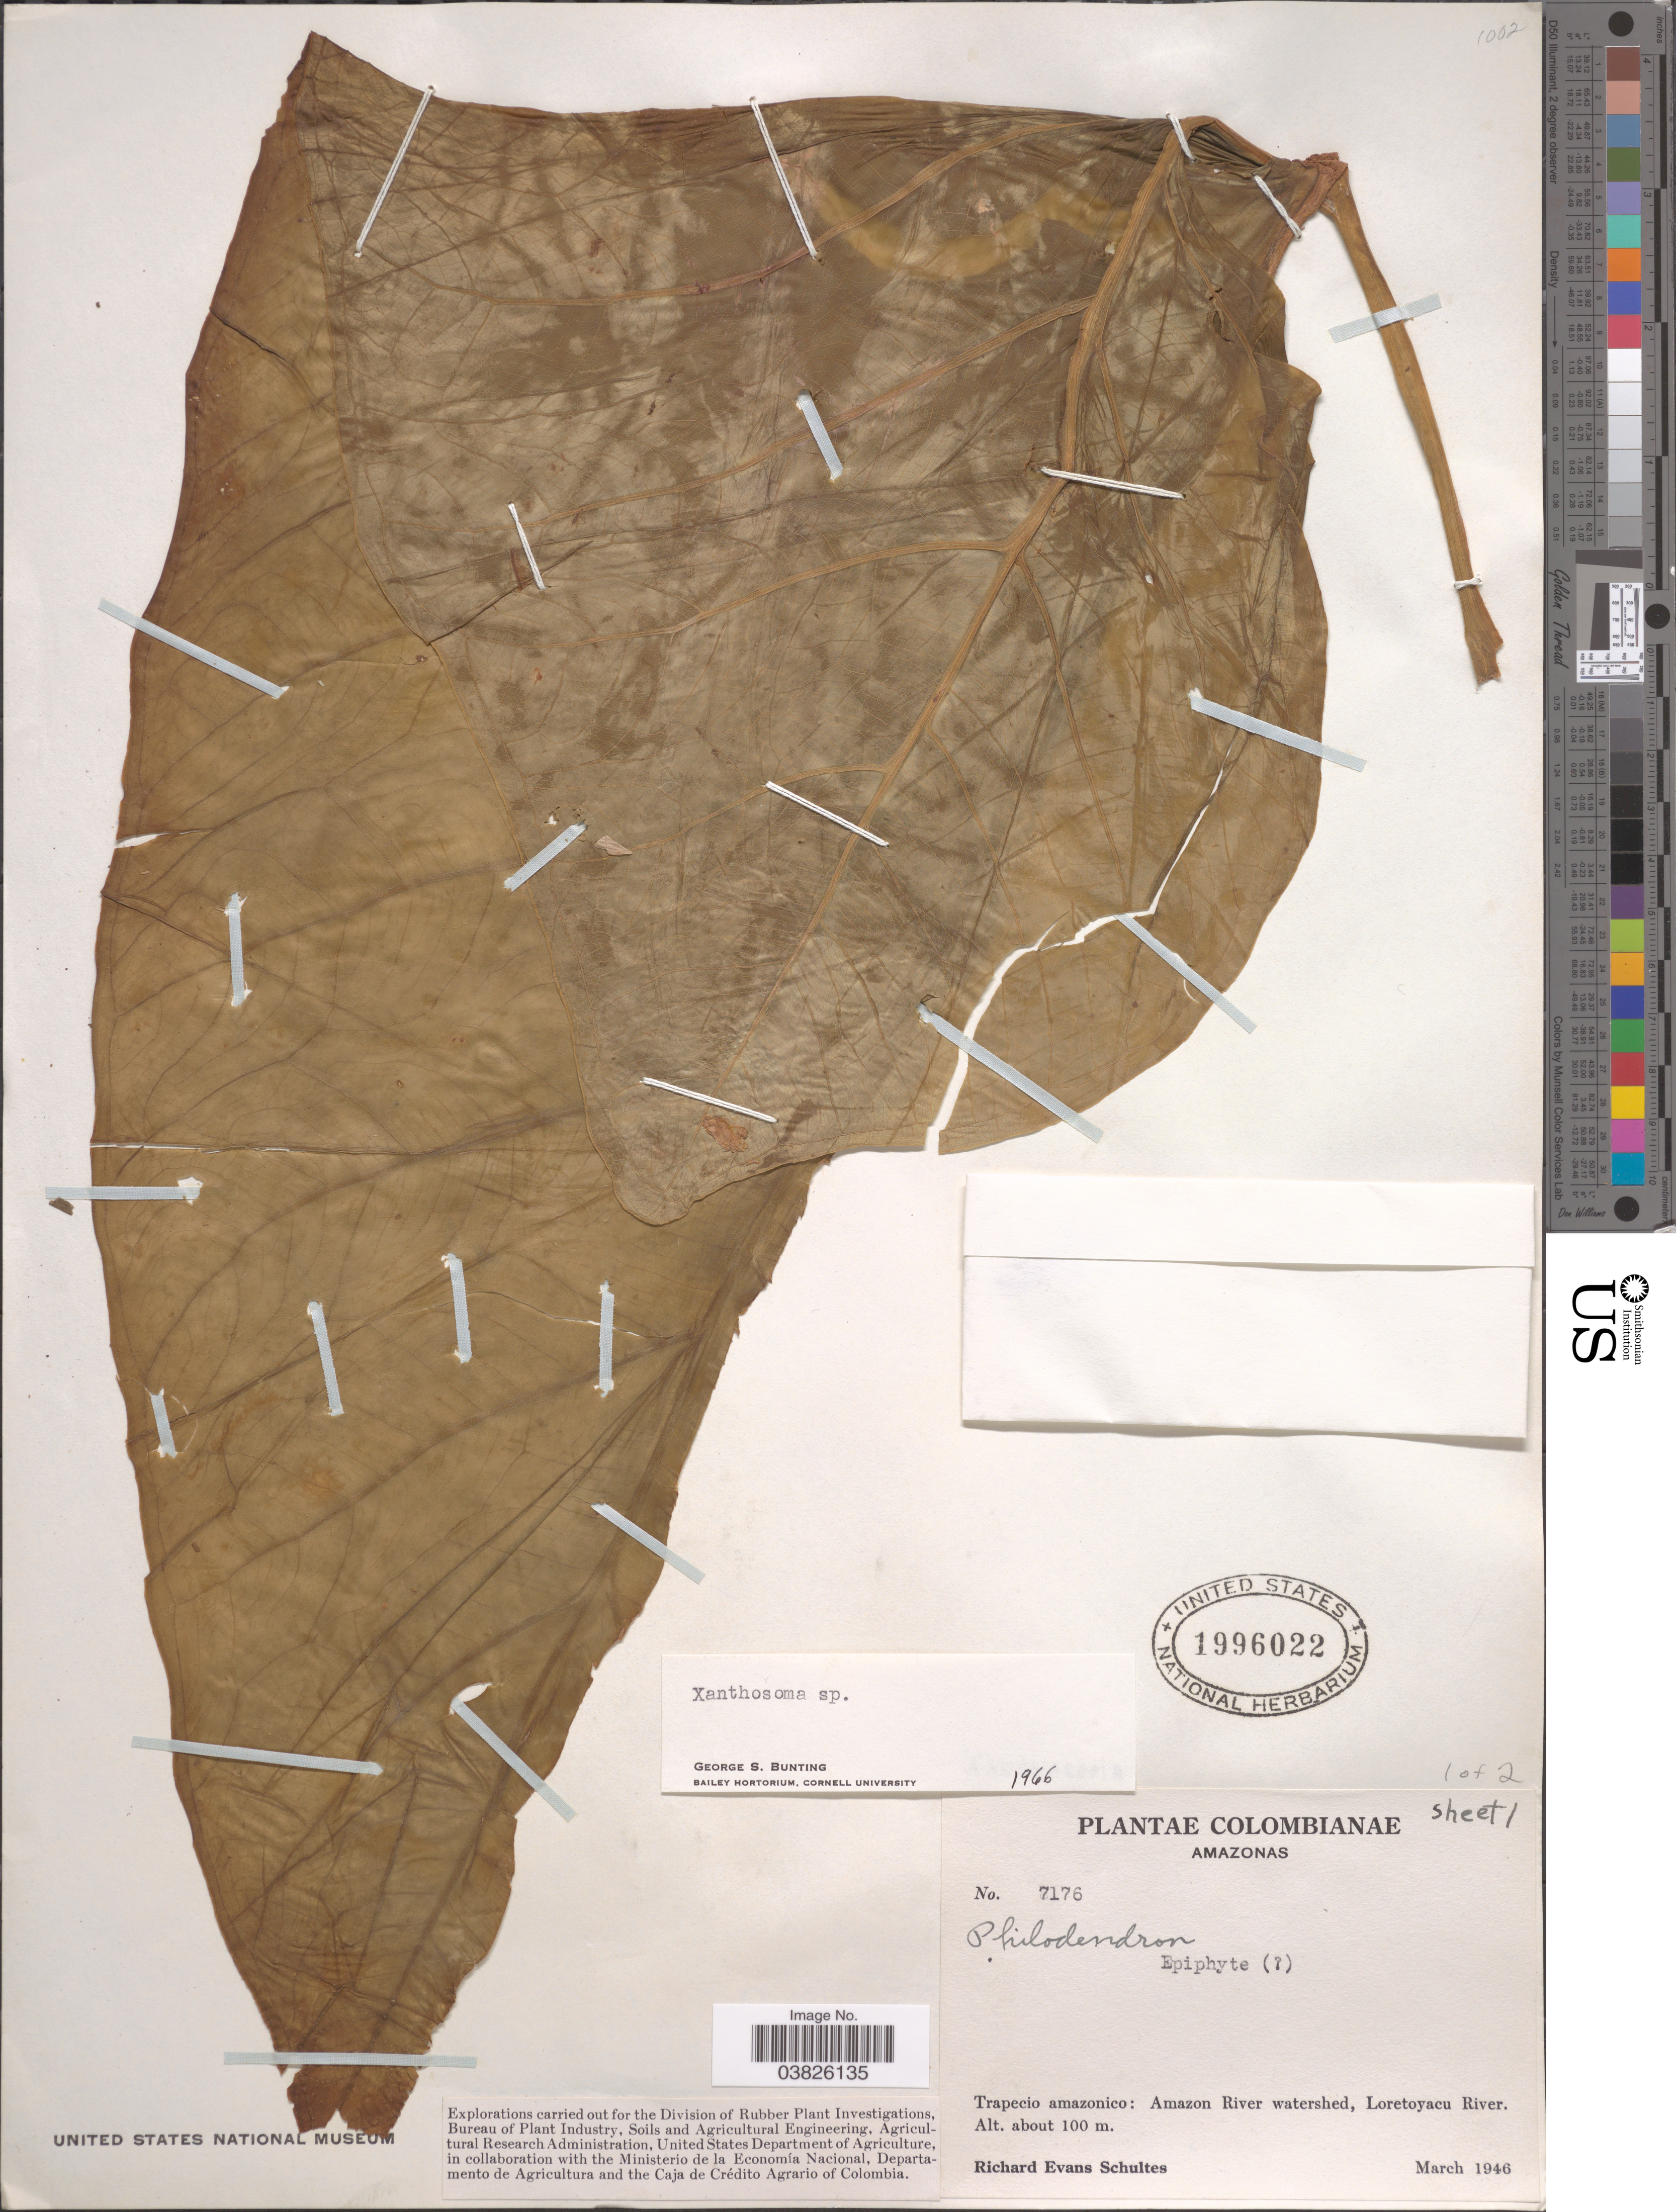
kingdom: Plantae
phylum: Tracheophyta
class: Liliopsida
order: Alismatales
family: Araceae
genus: Xanthosoma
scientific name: Xanthosoma sp.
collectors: R. E. Schultes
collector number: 7176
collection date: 1946-03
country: Colombia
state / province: Amazônas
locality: Trapecio amazonico: Amazon River watershed, Loretoyacu River.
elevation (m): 100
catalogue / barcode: US 1996022